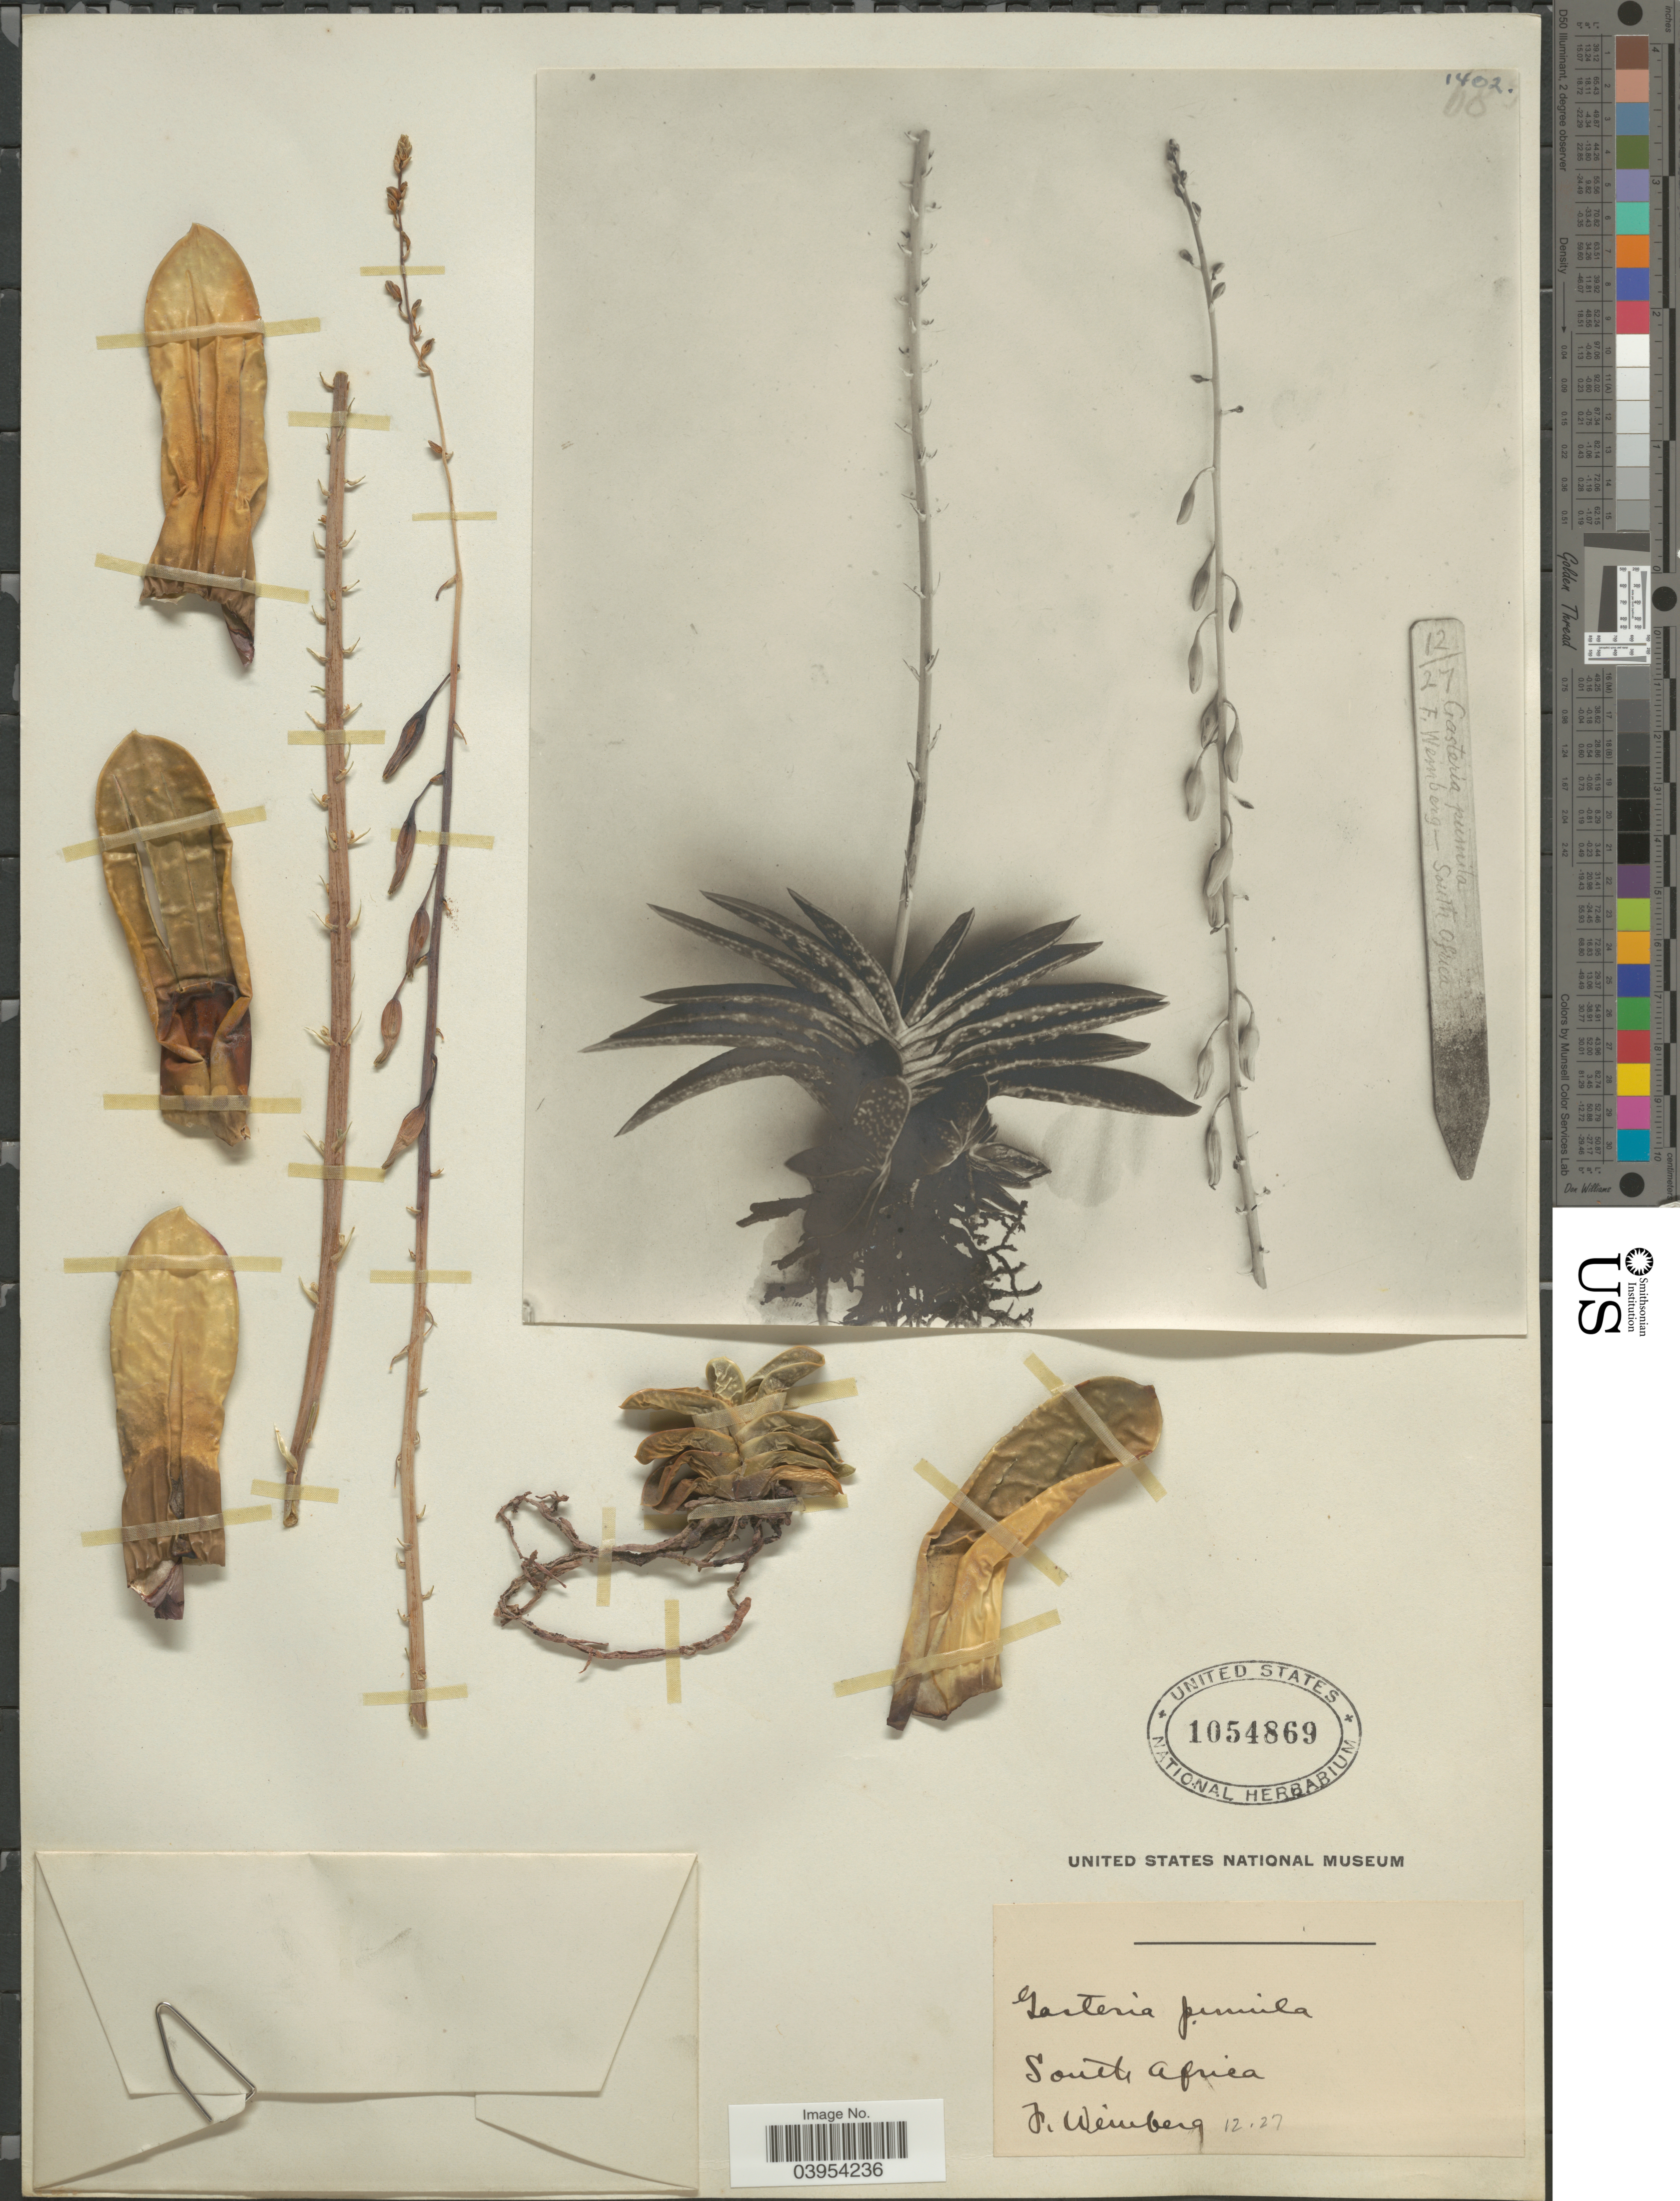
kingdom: Plantae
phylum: Tracheophyta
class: Liliopsida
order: Asparagales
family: Asphodelaceae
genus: Gasteria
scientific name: Gasteria sp.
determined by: Strong, Mark T., (BOT), Smithsonian Institution - National Museum of Natural History (UNITED STATES)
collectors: F. Weinberg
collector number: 12.27?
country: South Africa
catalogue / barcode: US 1054869